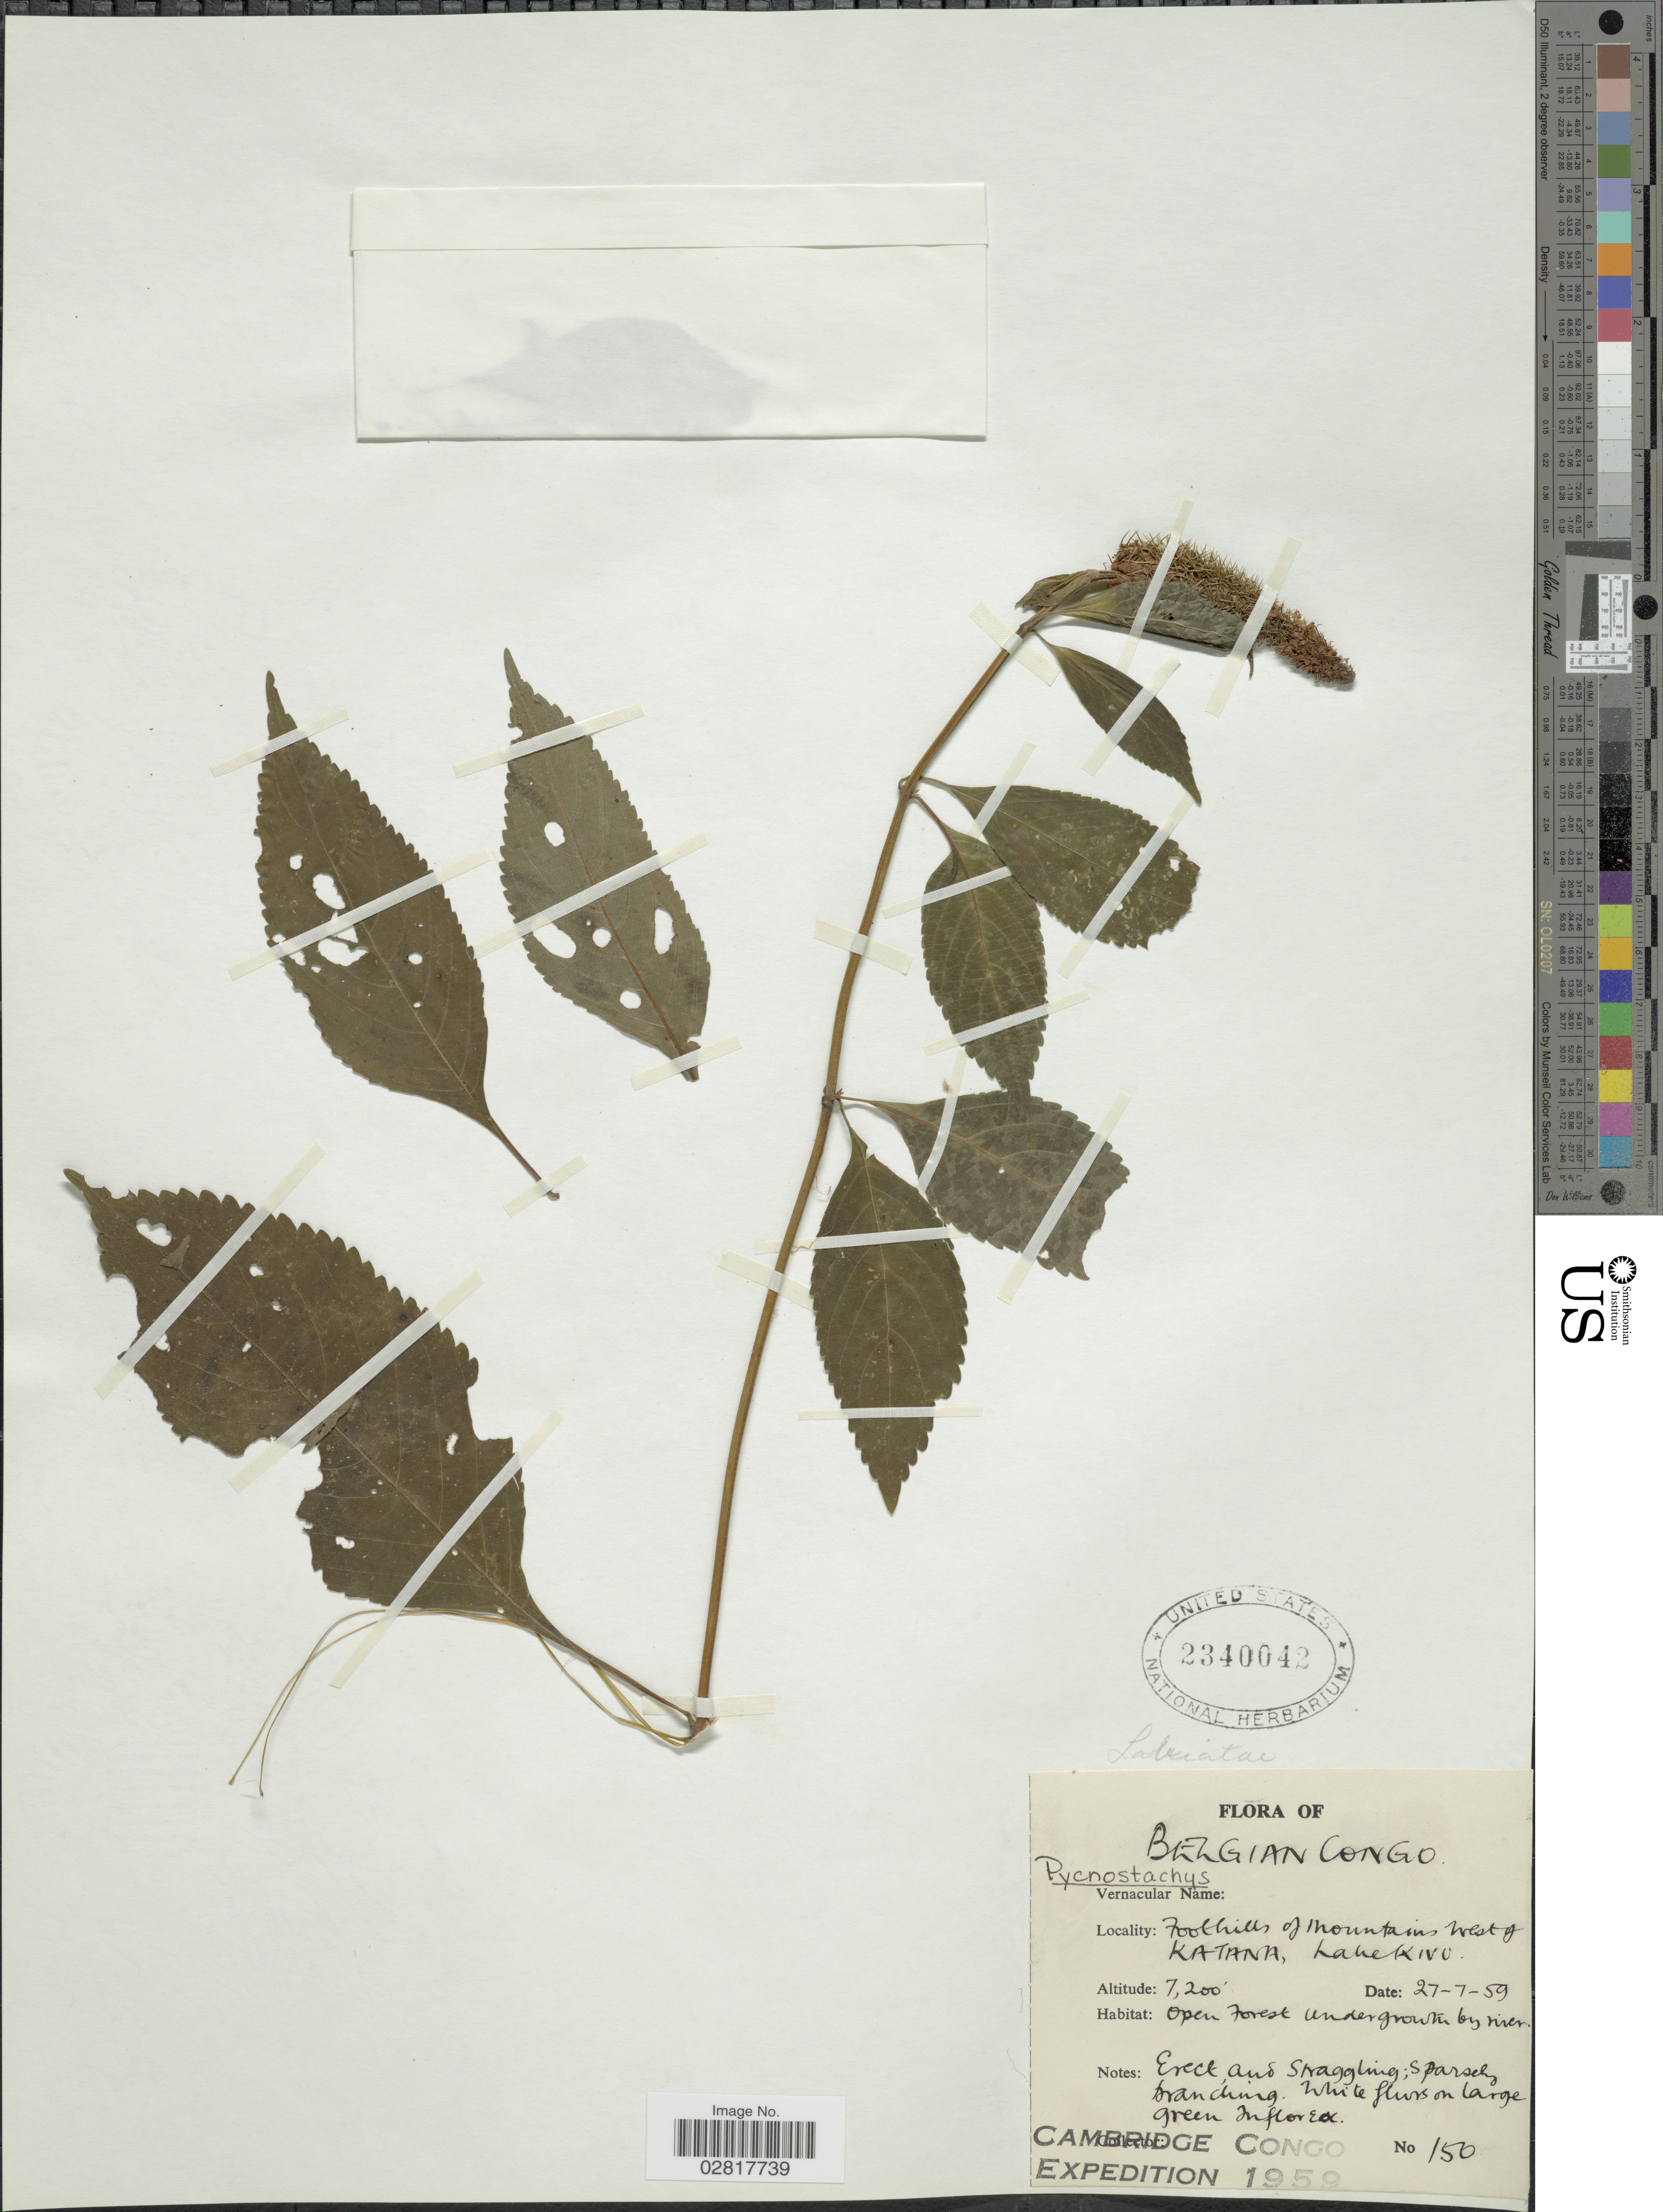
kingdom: Plantae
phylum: Tracheophyta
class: Magnoliopsida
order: Lamiales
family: Lamiaceae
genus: Pycnostachys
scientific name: Pycnostachys sp.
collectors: Cambridge Congo Expedition 1959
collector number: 150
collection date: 1959-07-27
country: Congo, Democratic Republic of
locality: Belgian Congo. Foothills of mountains west of Katana, Lake Kivu.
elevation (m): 2195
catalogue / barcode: US 2340042